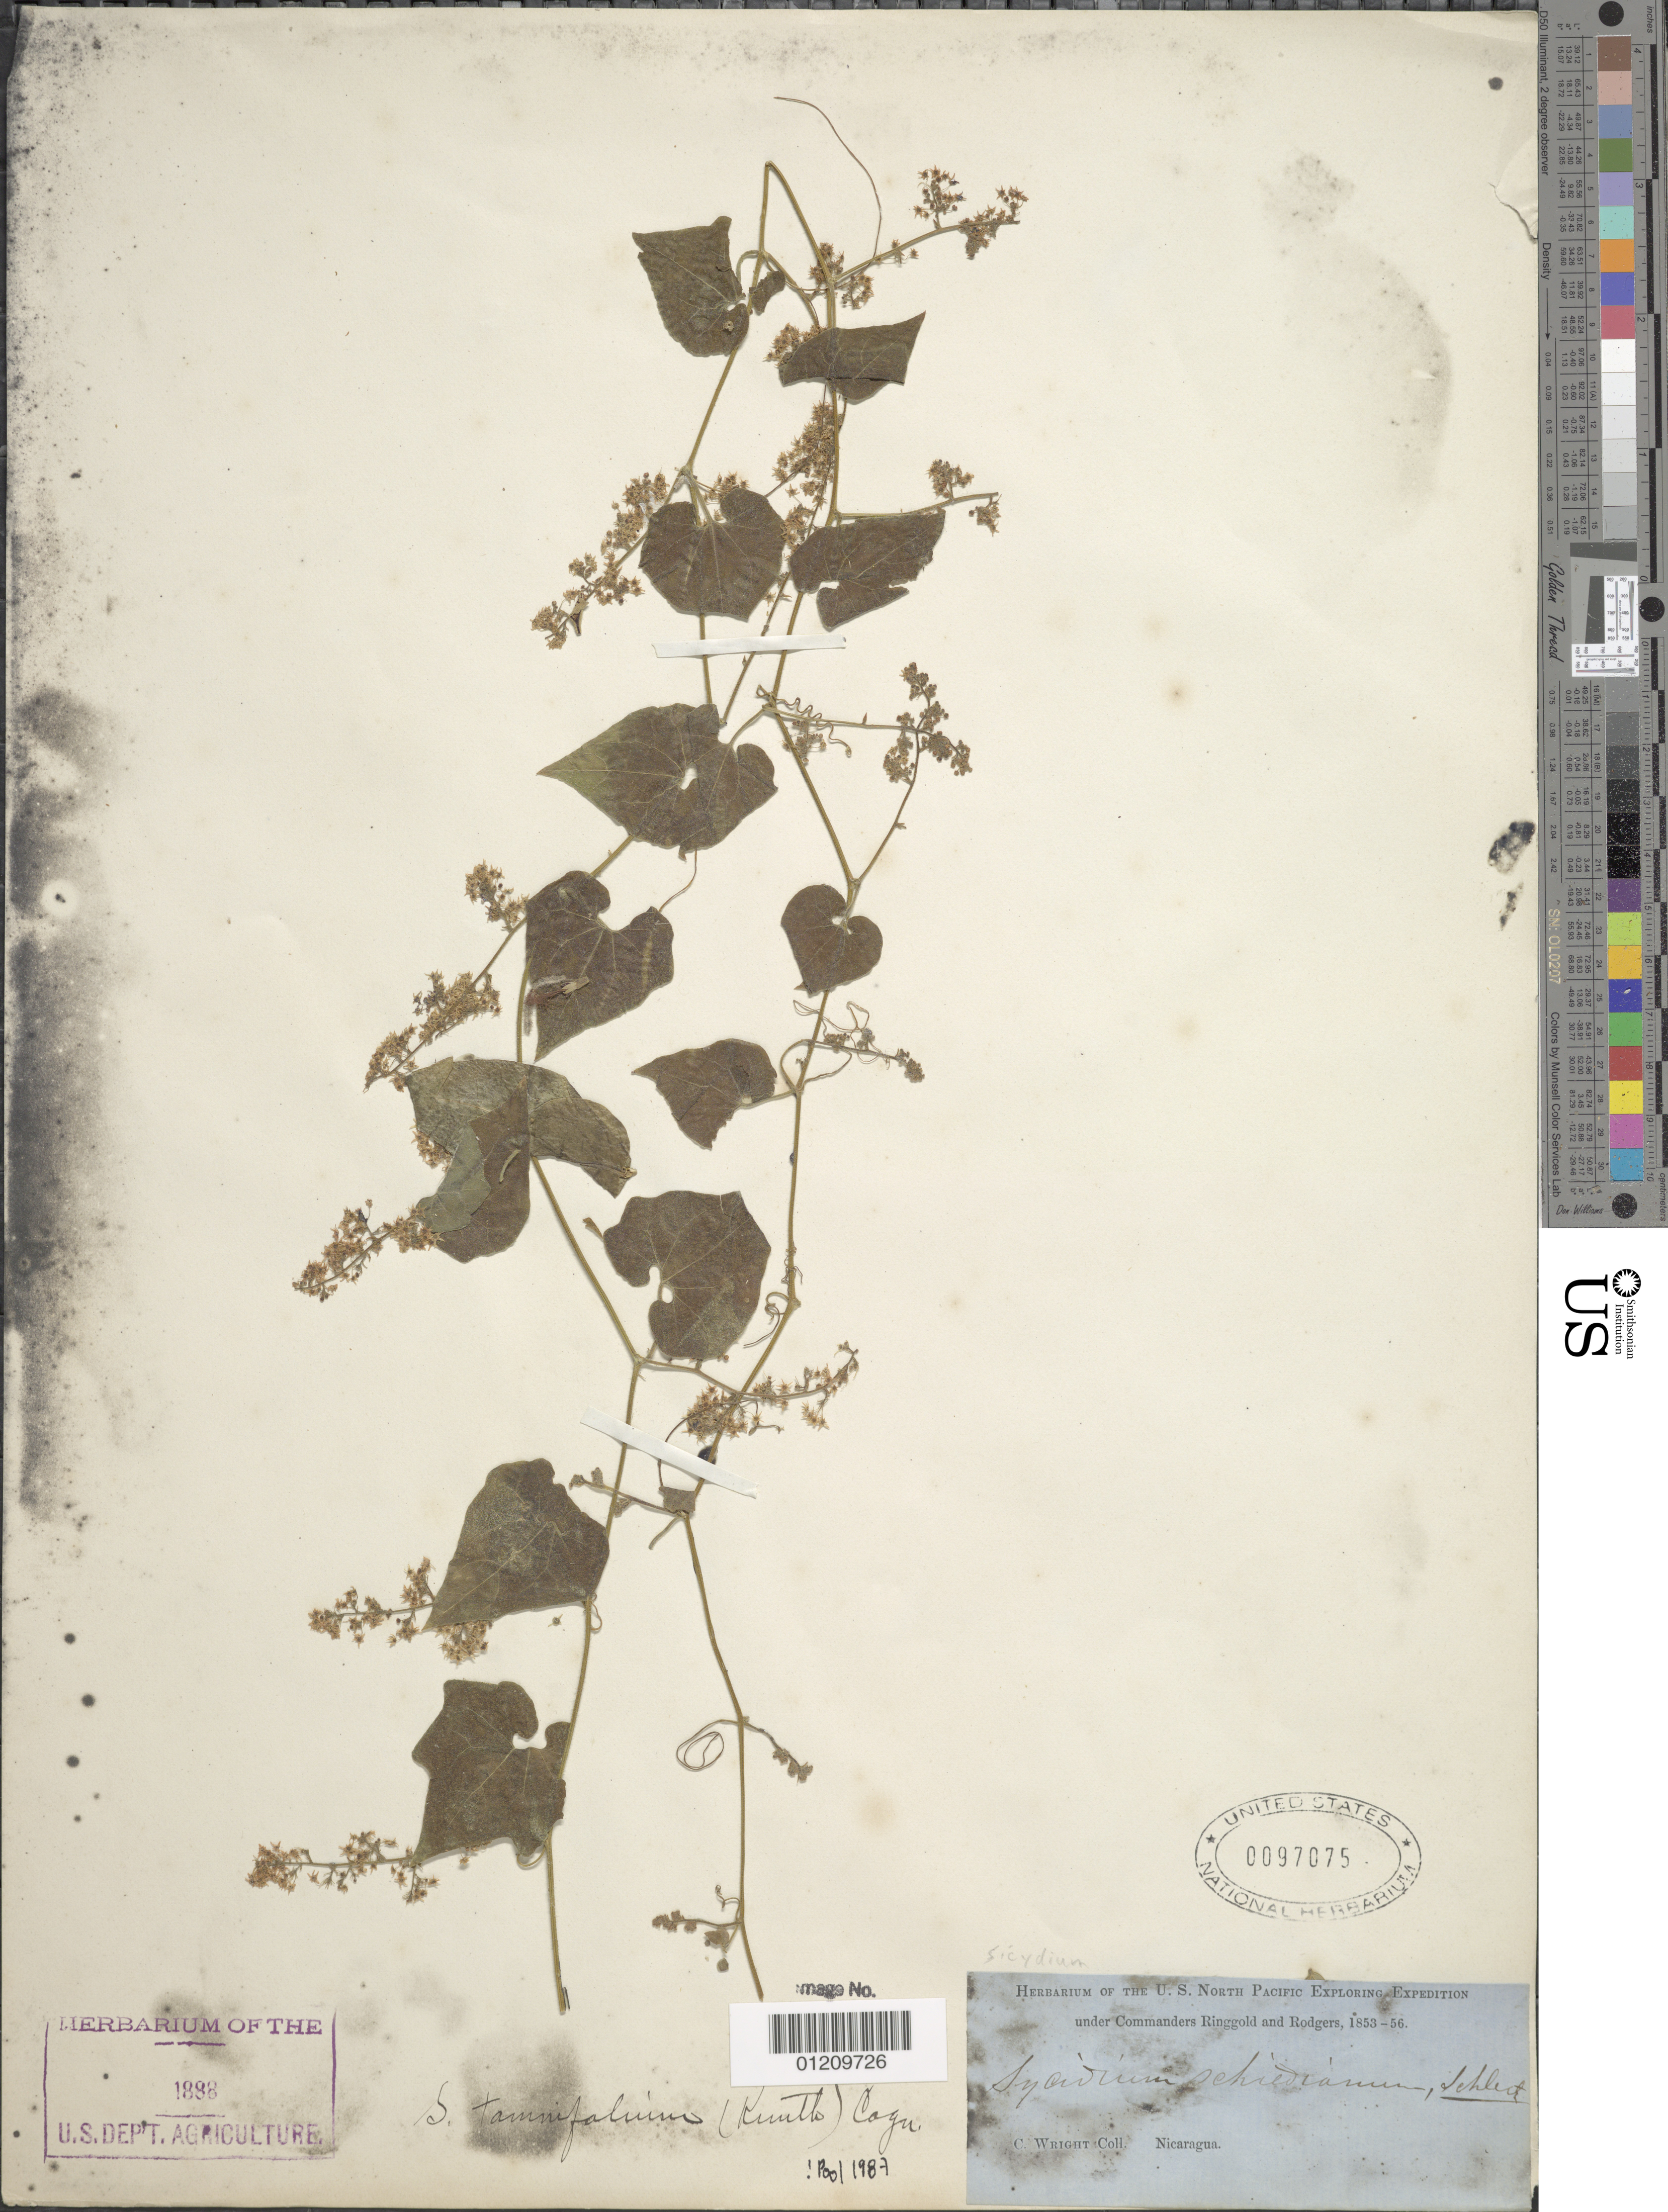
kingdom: Plantae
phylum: Tracheophyta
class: Magnoliopsida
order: Cucurbitales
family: Cucurbitaceae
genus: Sicydium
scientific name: Sicydium thamnifolium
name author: Cogn.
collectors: C. Wright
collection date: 1853/1856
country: Nicaragua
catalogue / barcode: US 97075